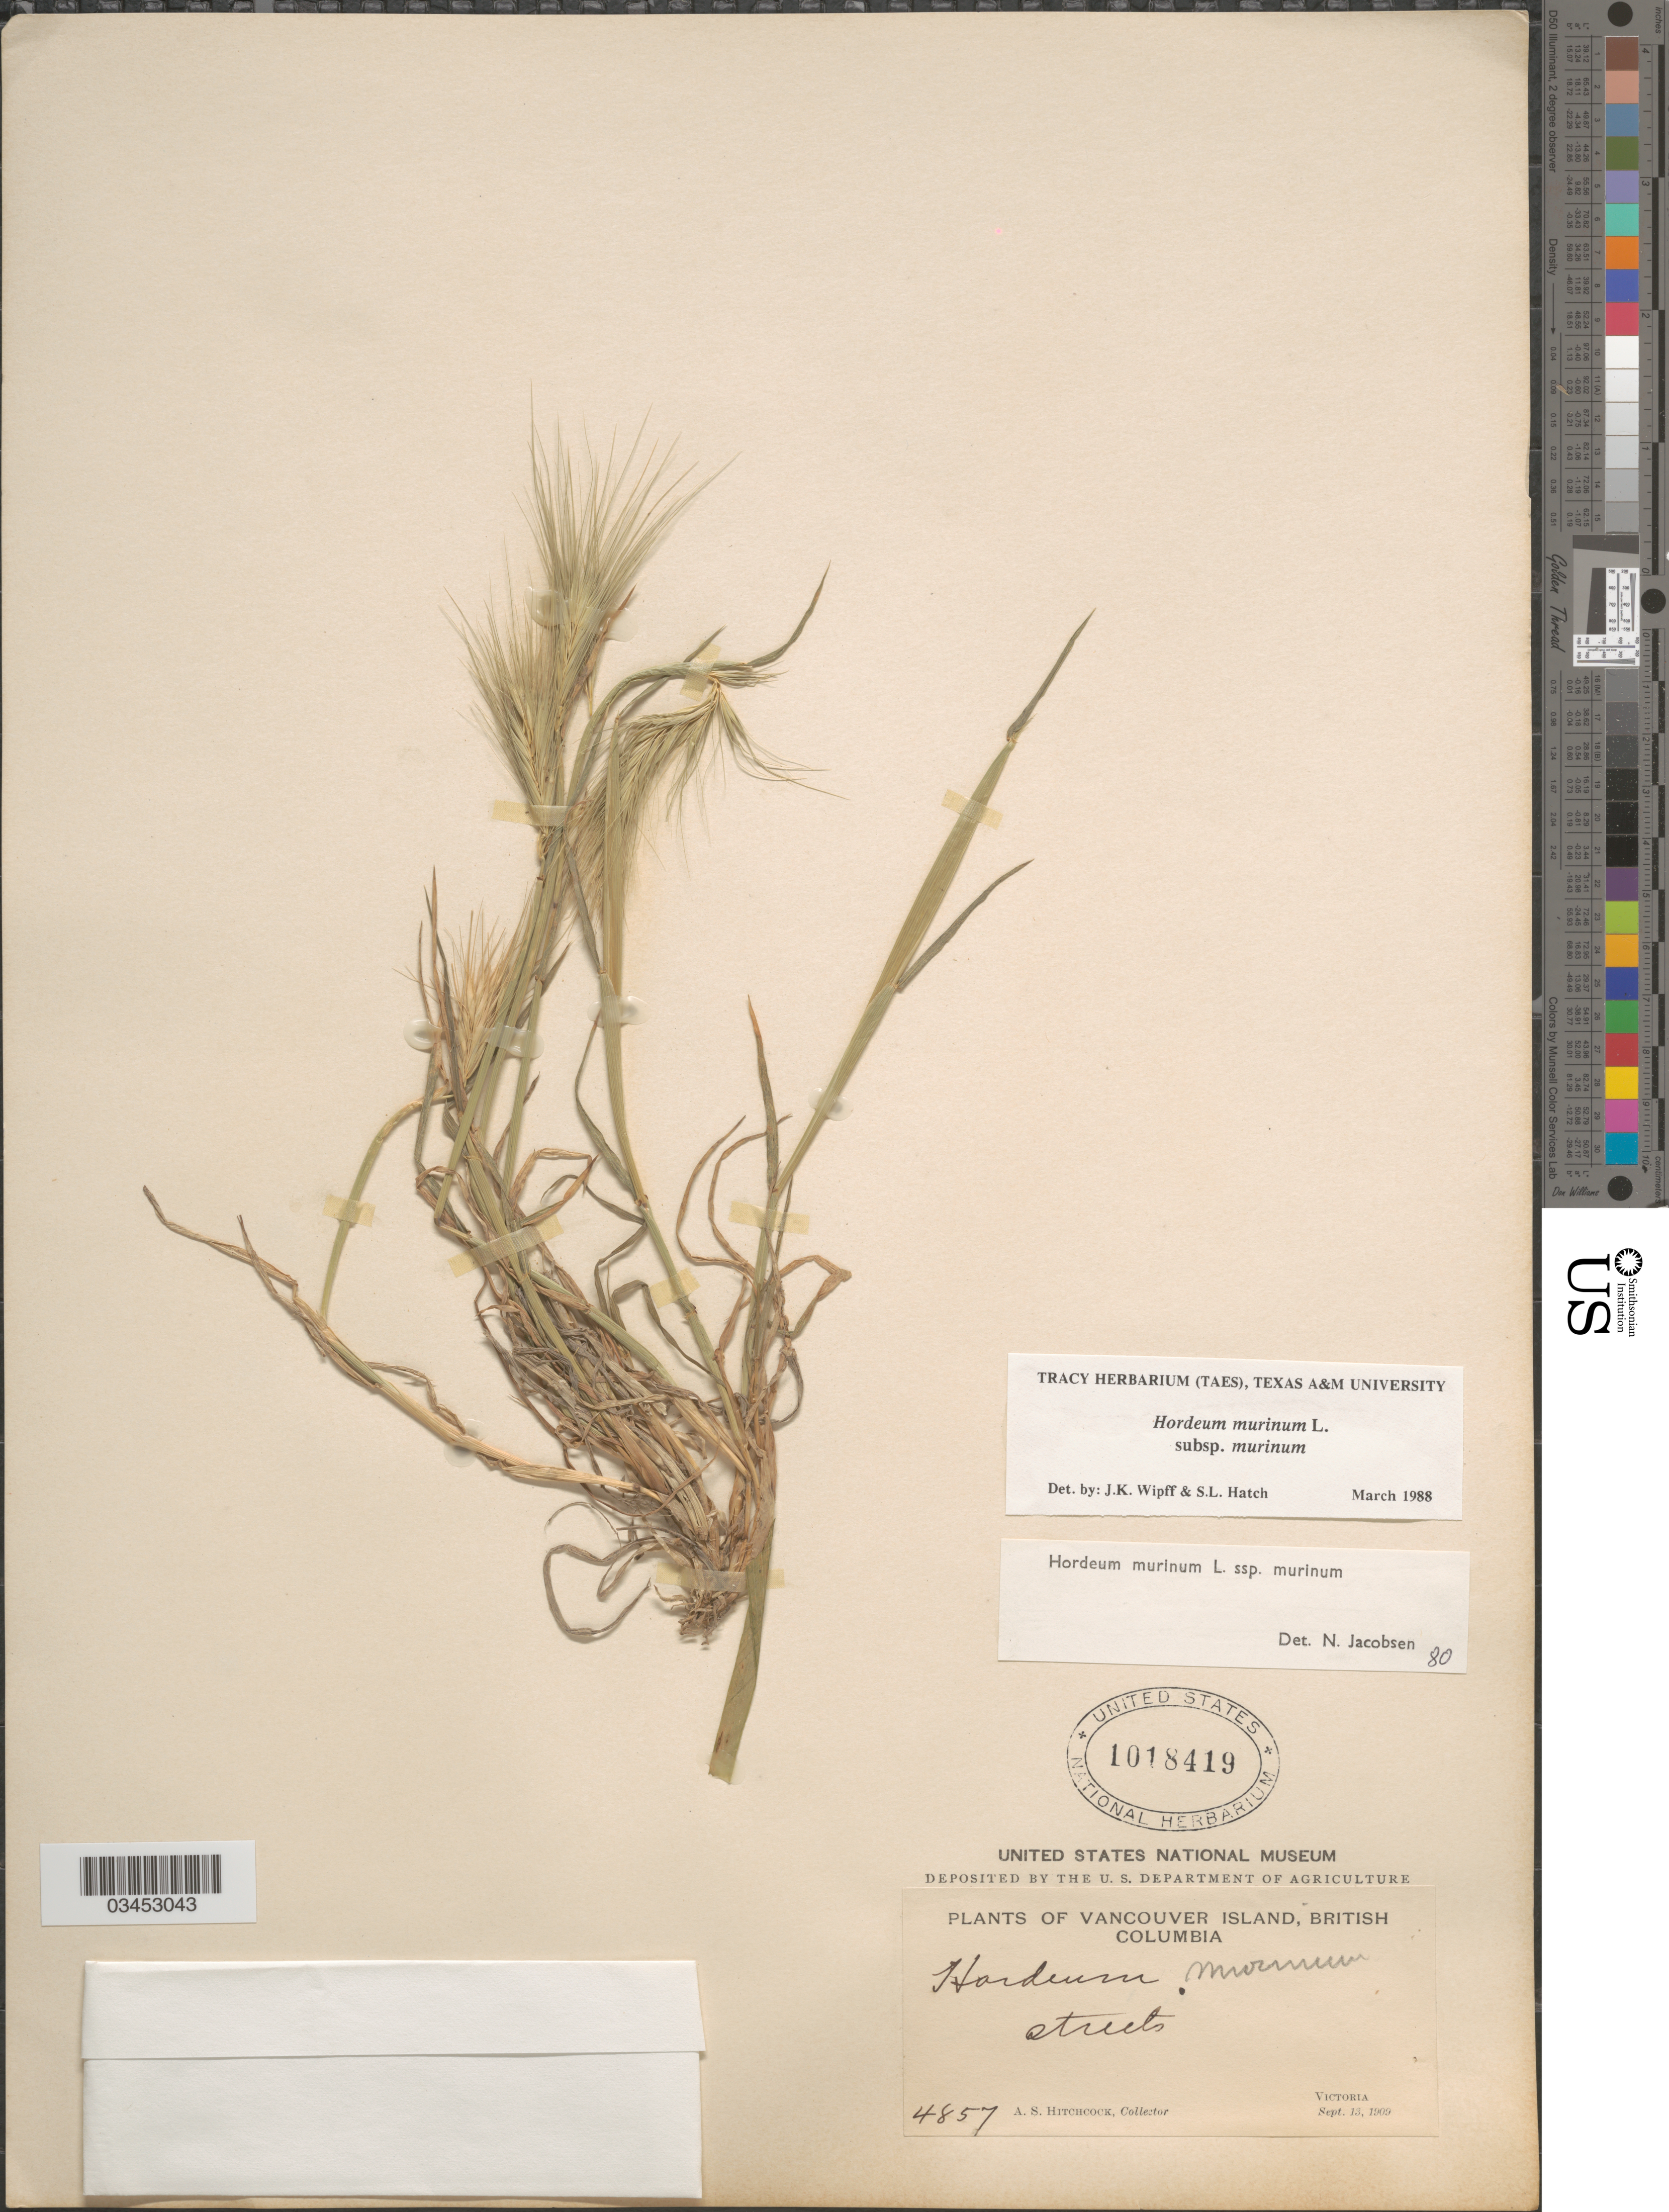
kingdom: Plantae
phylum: Tracheophyta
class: Liliopsida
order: Poales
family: Poaceae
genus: Hordeum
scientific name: Hordeum murinum subsp. murinum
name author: L.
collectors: A. S. Hitchcock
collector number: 4857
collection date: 1909-09-13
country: Canada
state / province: British Columbia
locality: Vancouver Island. Streets. Victoria.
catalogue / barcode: US 1018419